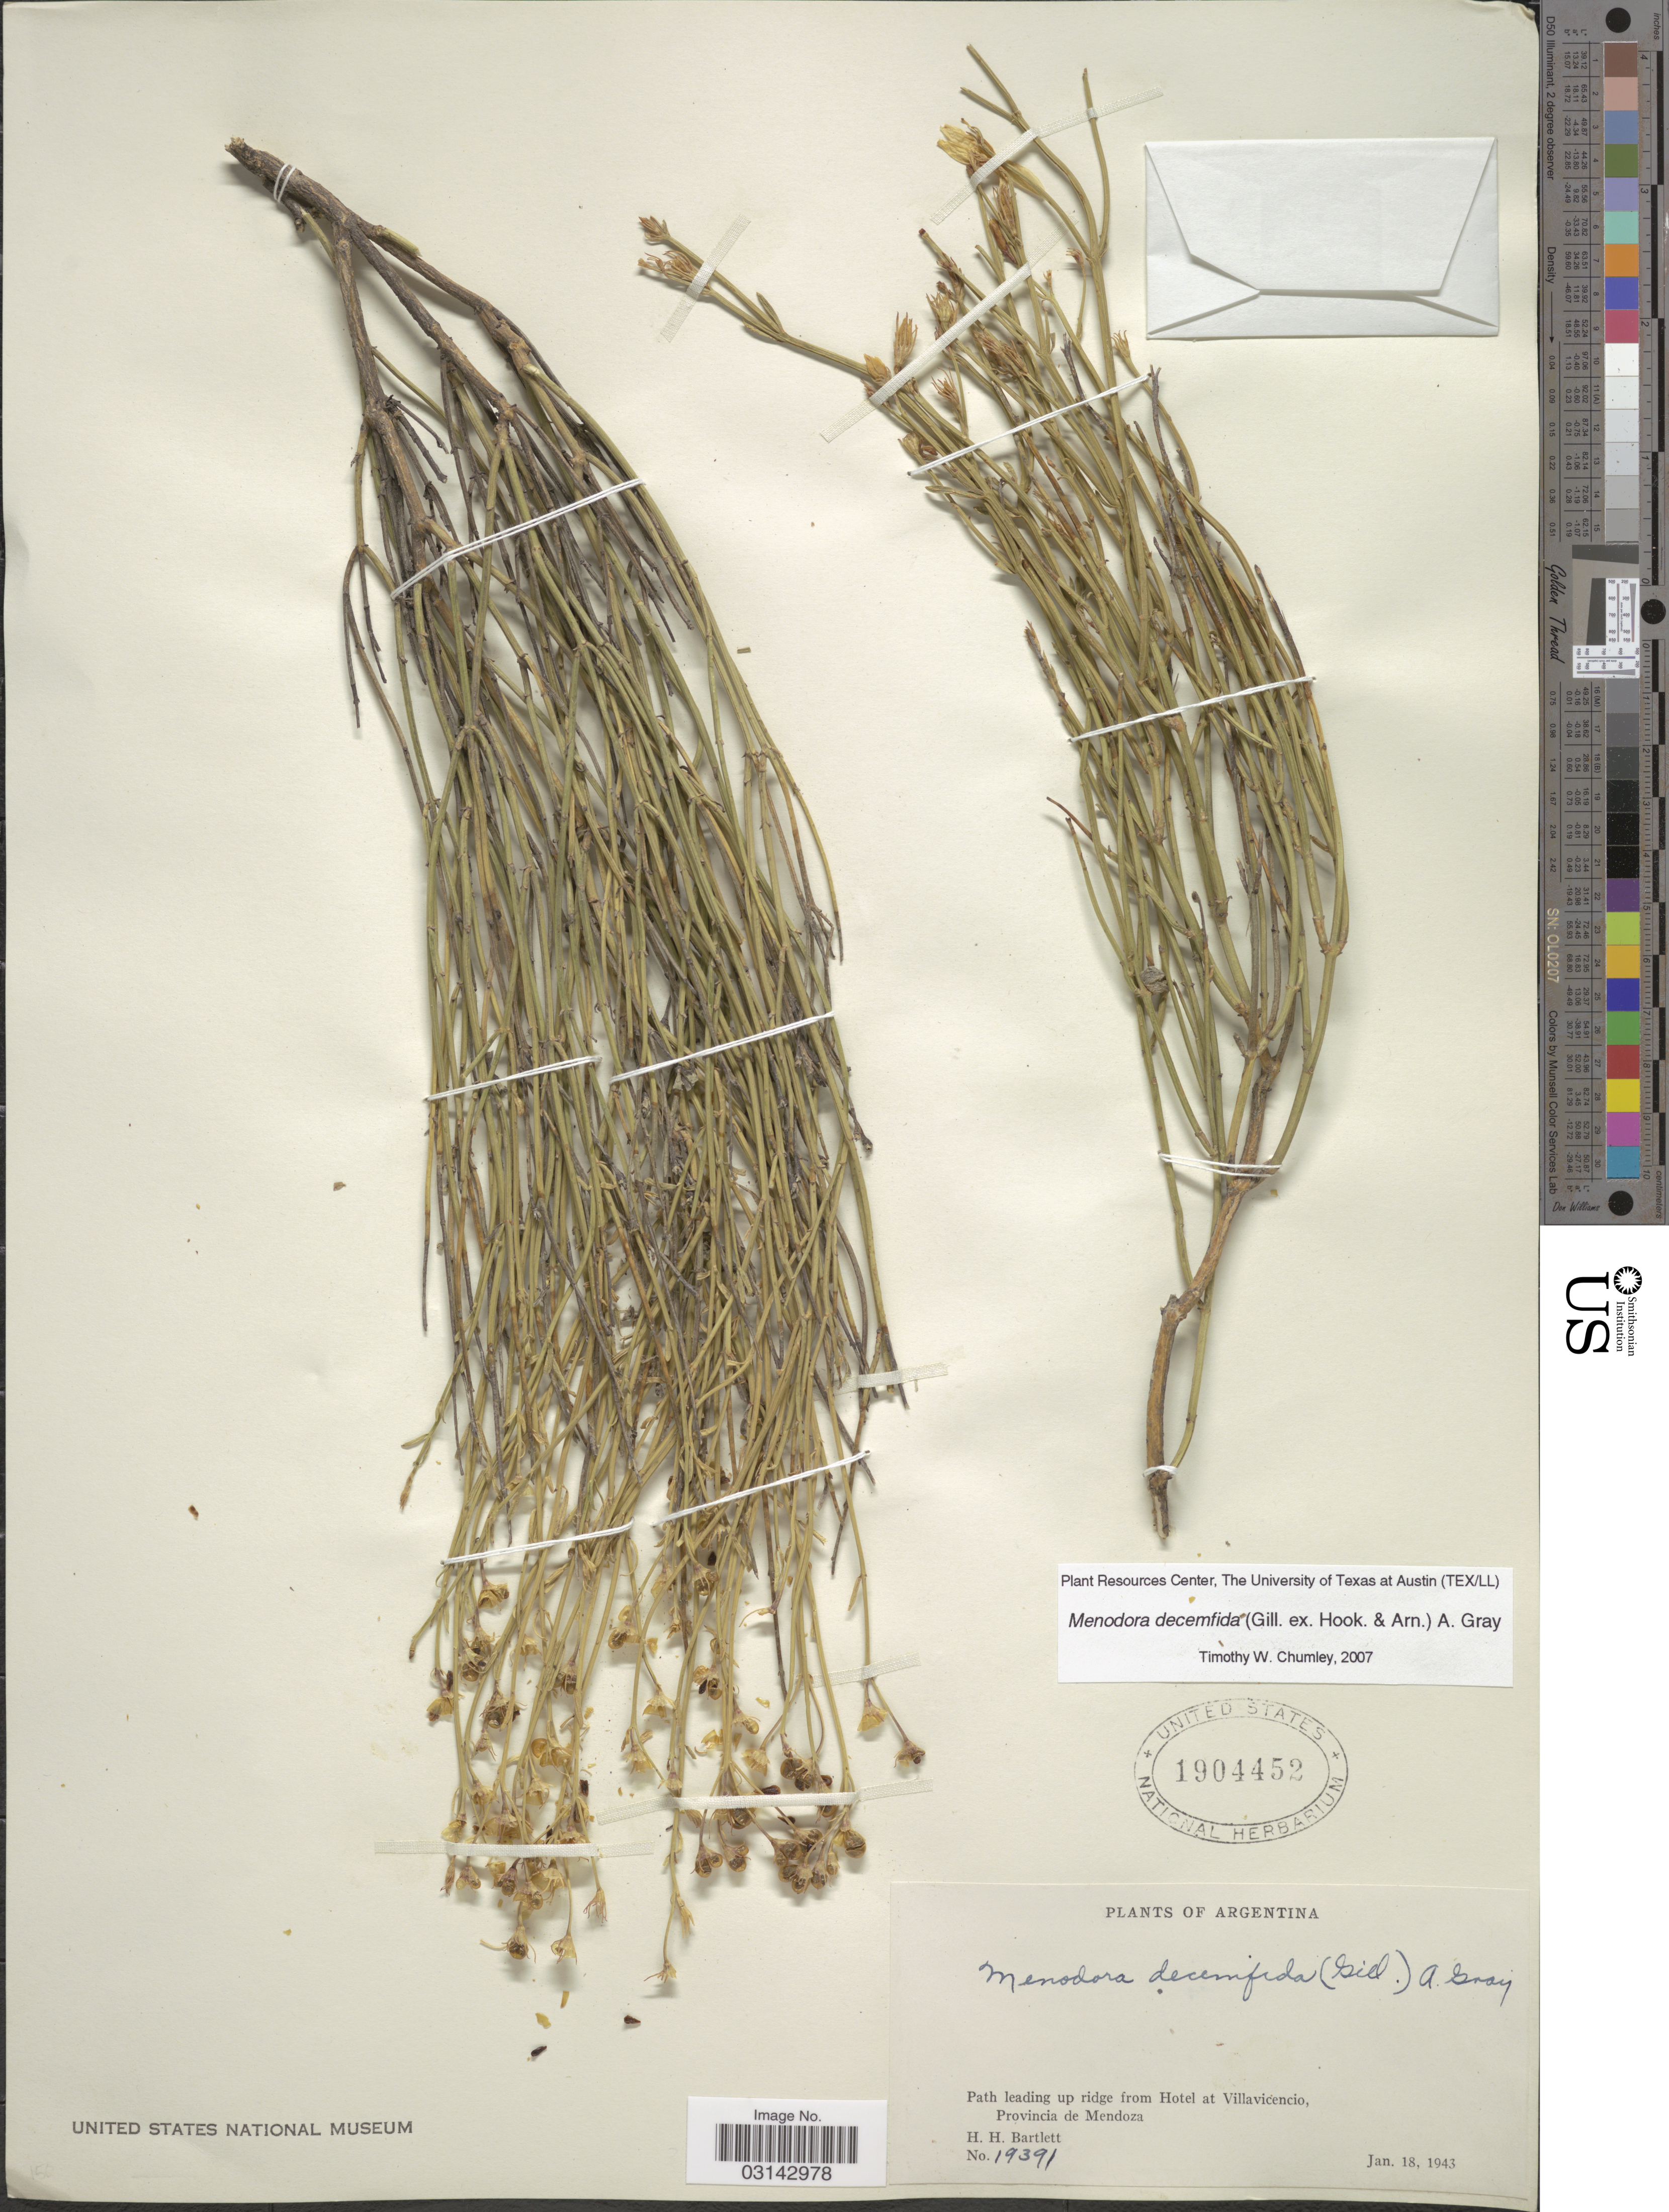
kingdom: Plantae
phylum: Tracheophyta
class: Magnoliopsida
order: Lamiales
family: Oleaceae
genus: Menodora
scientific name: Menodora decemfida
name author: (Gillies ex Hook.) A. Gray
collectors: H. H. Bartlett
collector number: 19391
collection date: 1943-01-18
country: Argentina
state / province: Mendoza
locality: Path leading up ridge from Hotel at Villavicencio.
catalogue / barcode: US 1904452